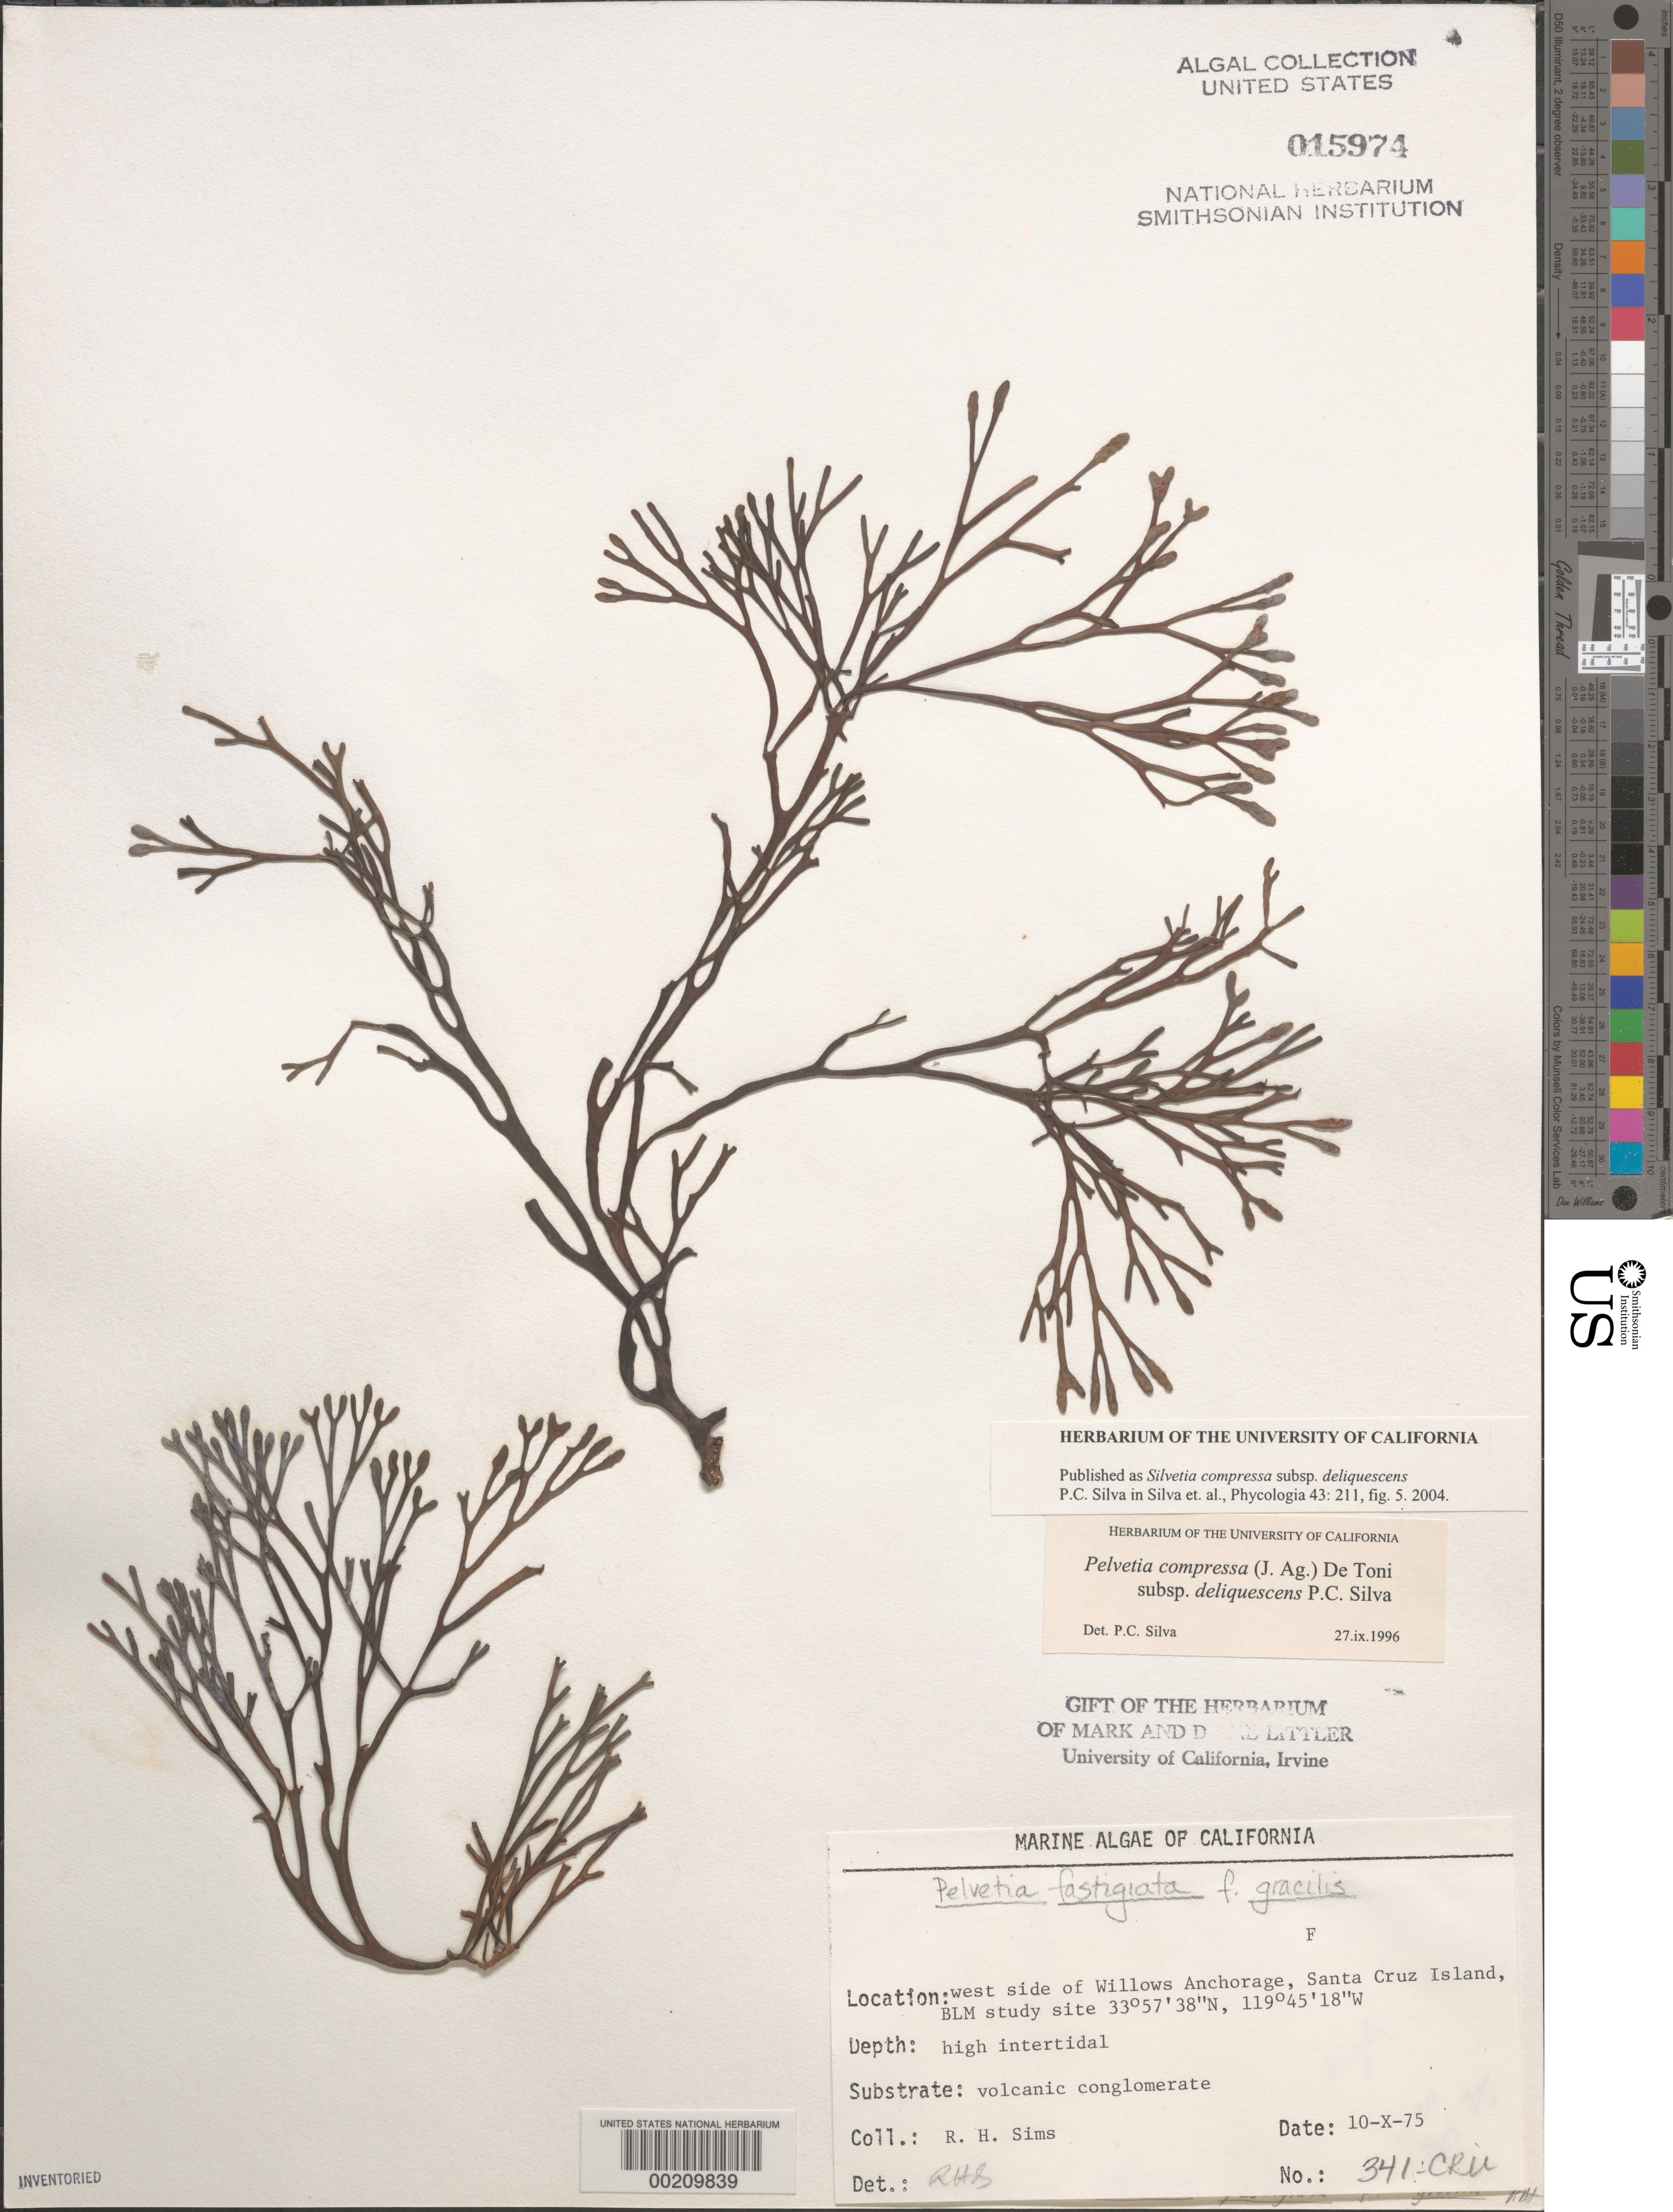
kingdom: Chromista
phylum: Ochrophyta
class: Phaeophyceae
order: Fucales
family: Fucaceae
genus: Silvetia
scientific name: Silvetia compressa subsp. deliquescens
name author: P.C. Silva in P.C. Silva et al.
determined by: Silva, P. C.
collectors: R. H. Sims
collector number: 341-CRU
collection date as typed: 10 Oct 1975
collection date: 1975-10-10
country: United States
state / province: California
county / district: Santa Barbara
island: Santa Cruz Island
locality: Willows Anchorage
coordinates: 33 57'38"N, 119 45'18"W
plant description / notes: BLM-SOCALBIGHT Rocky Intertidal Survey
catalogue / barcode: US 15974